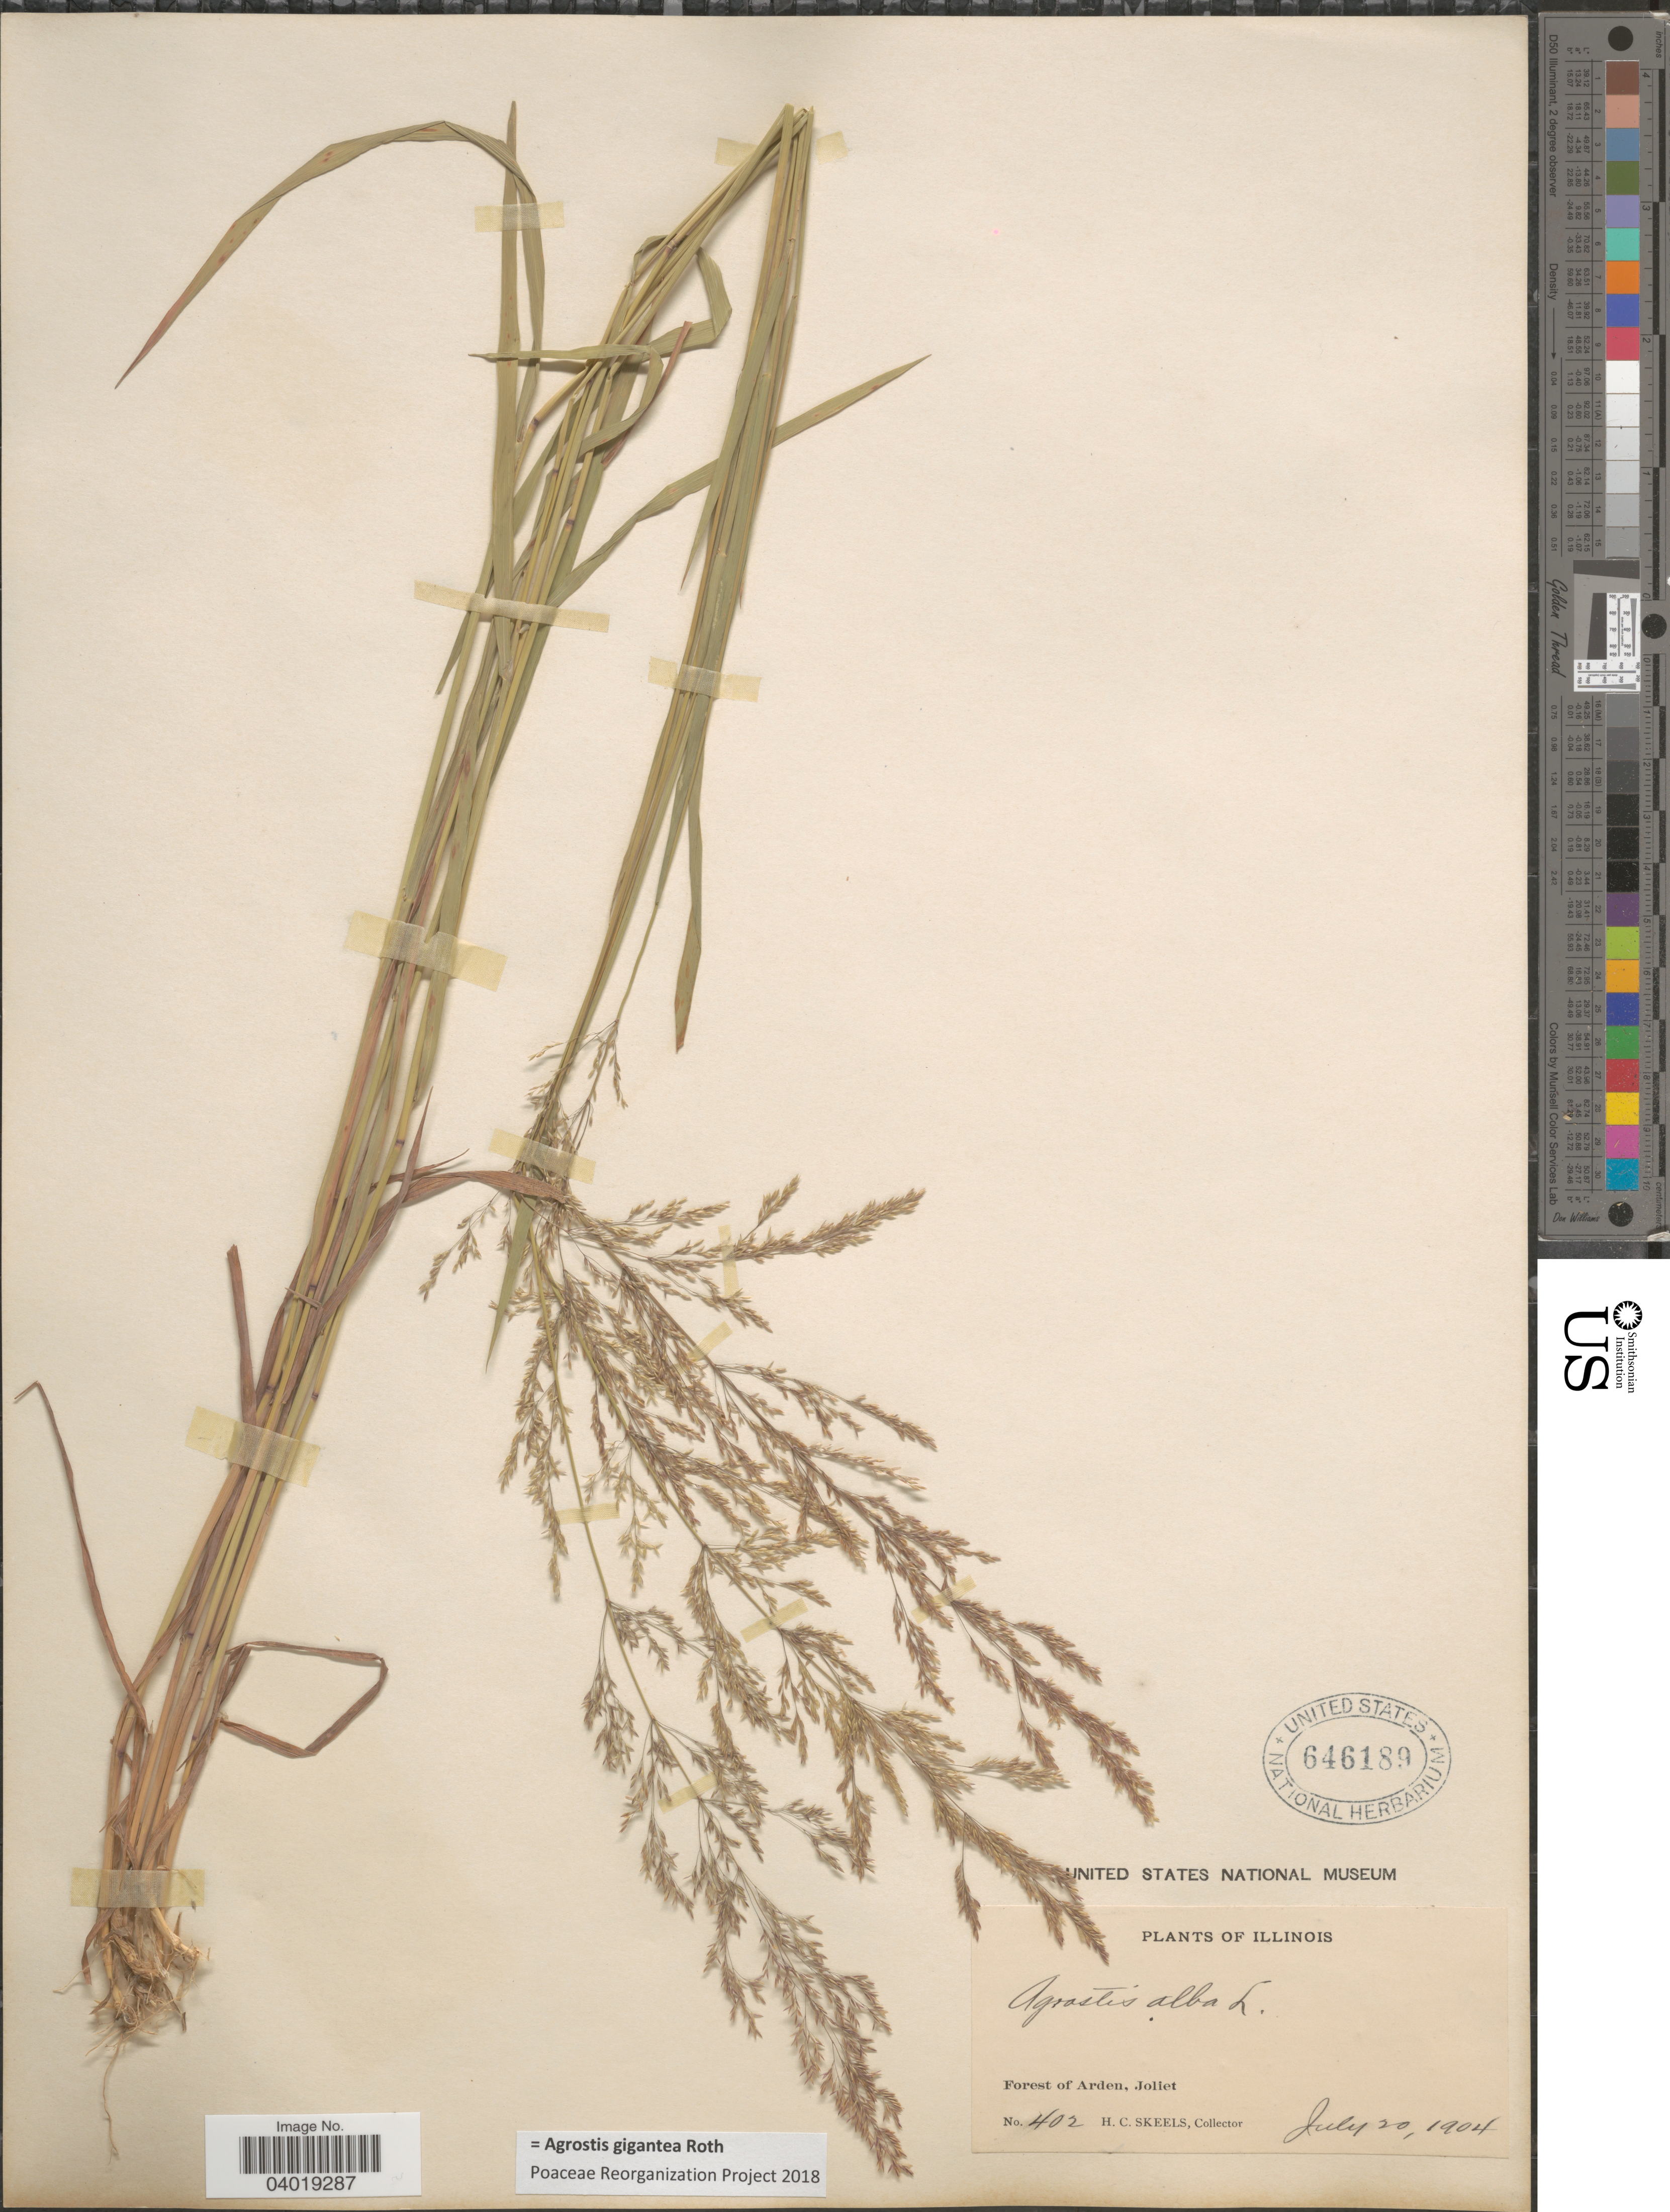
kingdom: Plantae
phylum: Tracheophyta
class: Liliopsida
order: Poales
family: Poaceae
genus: Agrostis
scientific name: Agrostis gigantea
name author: Roth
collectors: H. Skeels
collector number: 402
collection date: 1904-07-20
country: United States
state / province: Illinois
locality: Forest of Arden, Joliet.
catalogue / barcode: US 646189